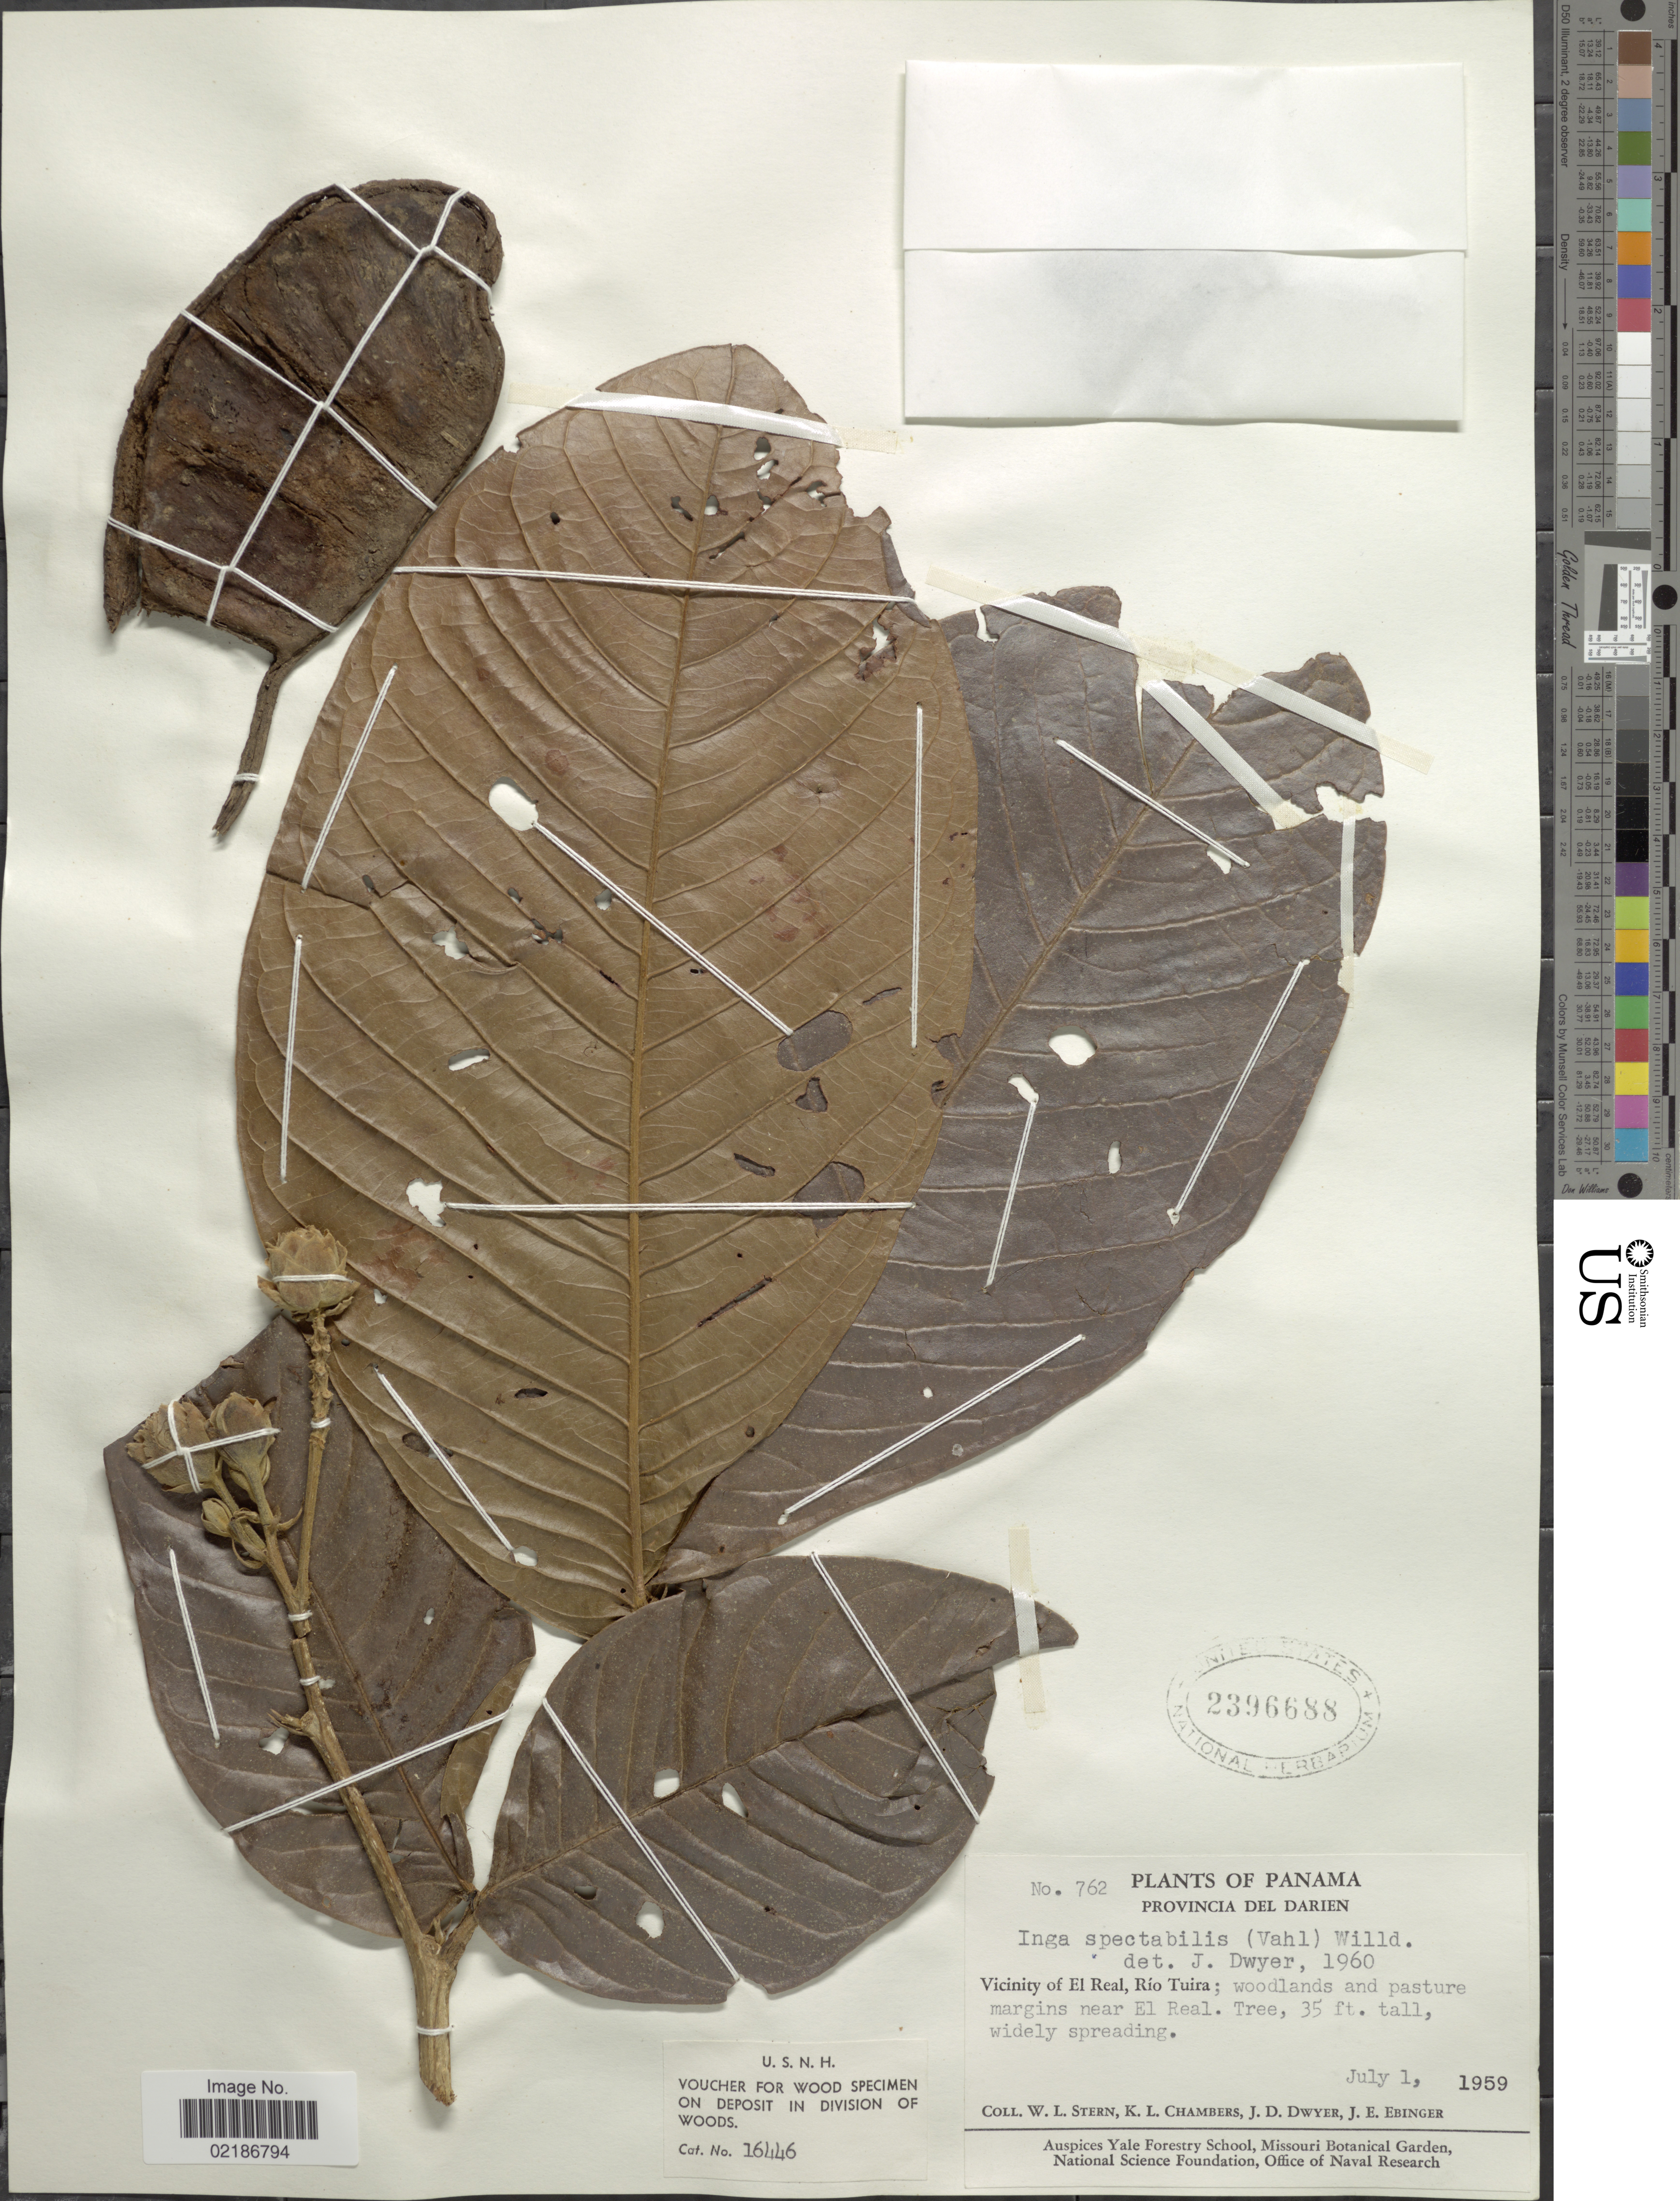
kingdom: Plantae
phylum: Tracheophyta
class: Magnoliopsida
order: Fabales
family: Fabaceae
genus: Inga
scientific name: Inga spectabilis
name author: (Vahl) Willd.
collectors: W. L. Stern, K. Chambers, J. D. Dwyer & J. Ebinger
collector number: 762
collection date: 1959-07-01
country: Panama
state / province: Darién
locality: Vicinity of El Real, Rio Tuira, near El Real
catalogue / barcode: US 2396688